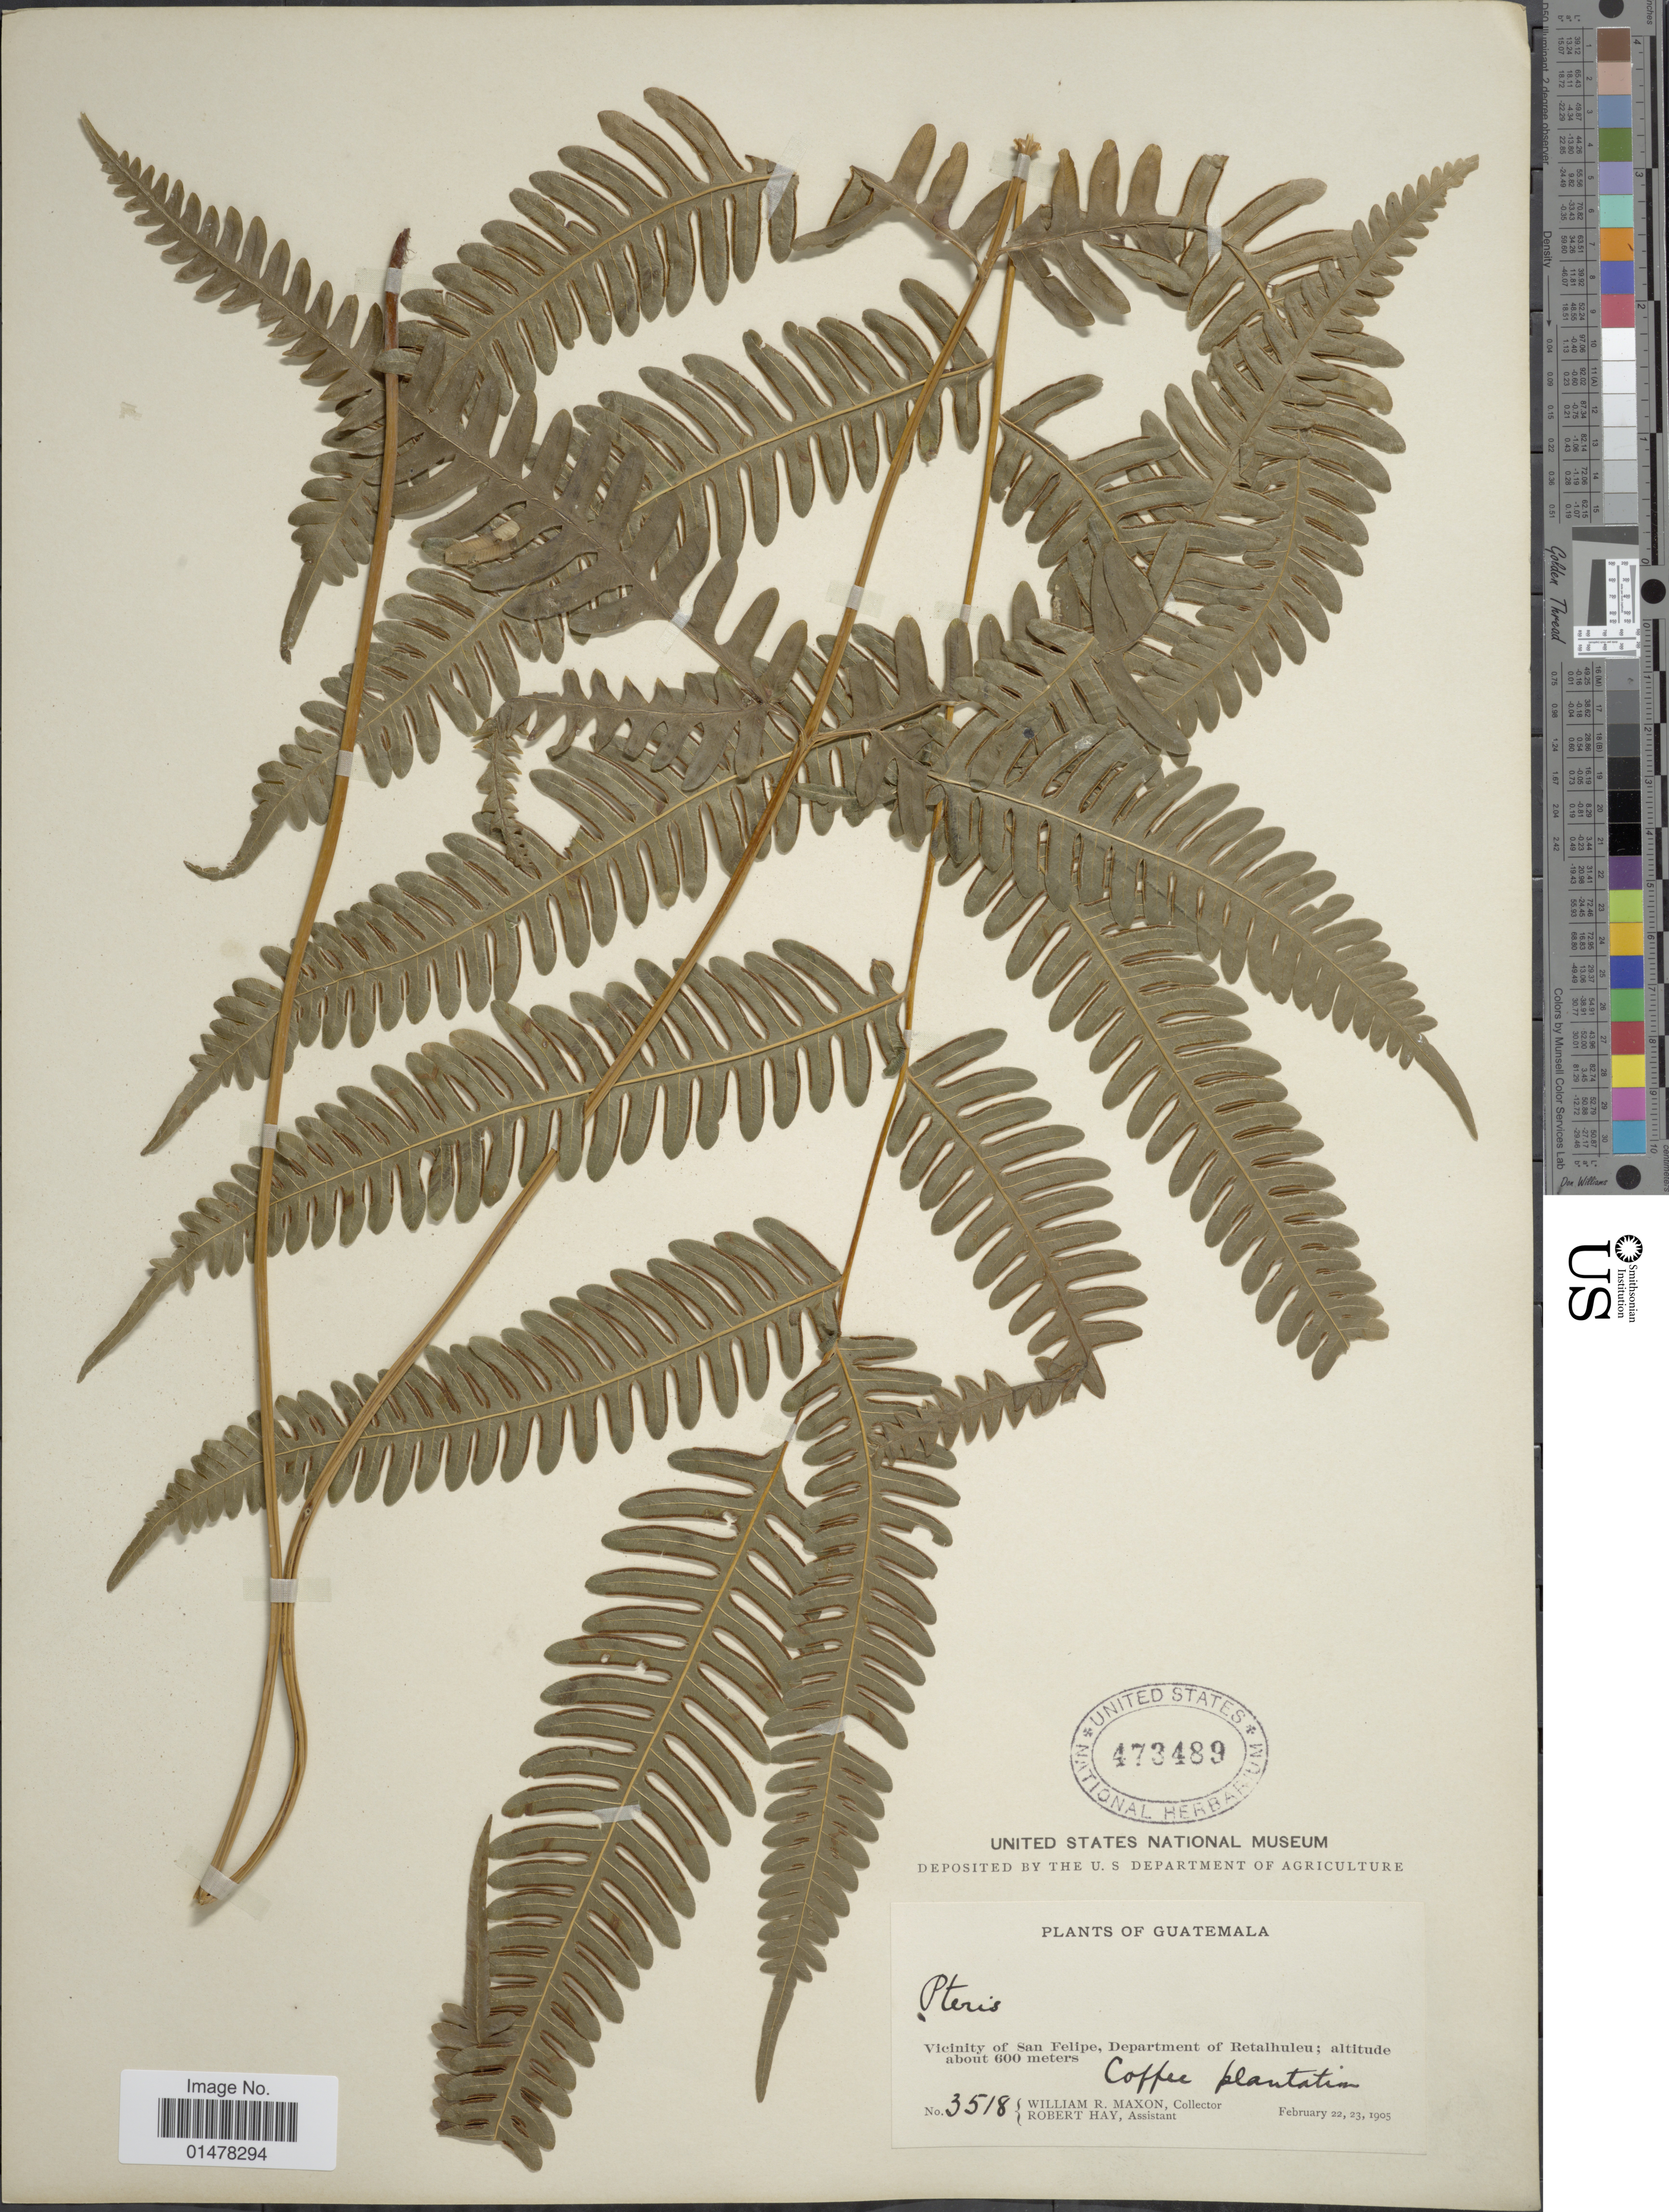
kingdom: Plantae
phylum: Tracheophyta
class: Polypodiopsida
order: Polypodiales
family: Pteridaceae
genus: Pteris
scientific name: Pteris quadriaurita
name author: Retz.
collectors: W. R. Maxon & R. Hay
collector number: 3518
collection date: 1905-02-22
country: Guatemala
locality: Plants of Guatemala, Vicinity of San Felipe, Department of Retalhuleu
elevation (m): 600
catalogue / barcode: US 473489